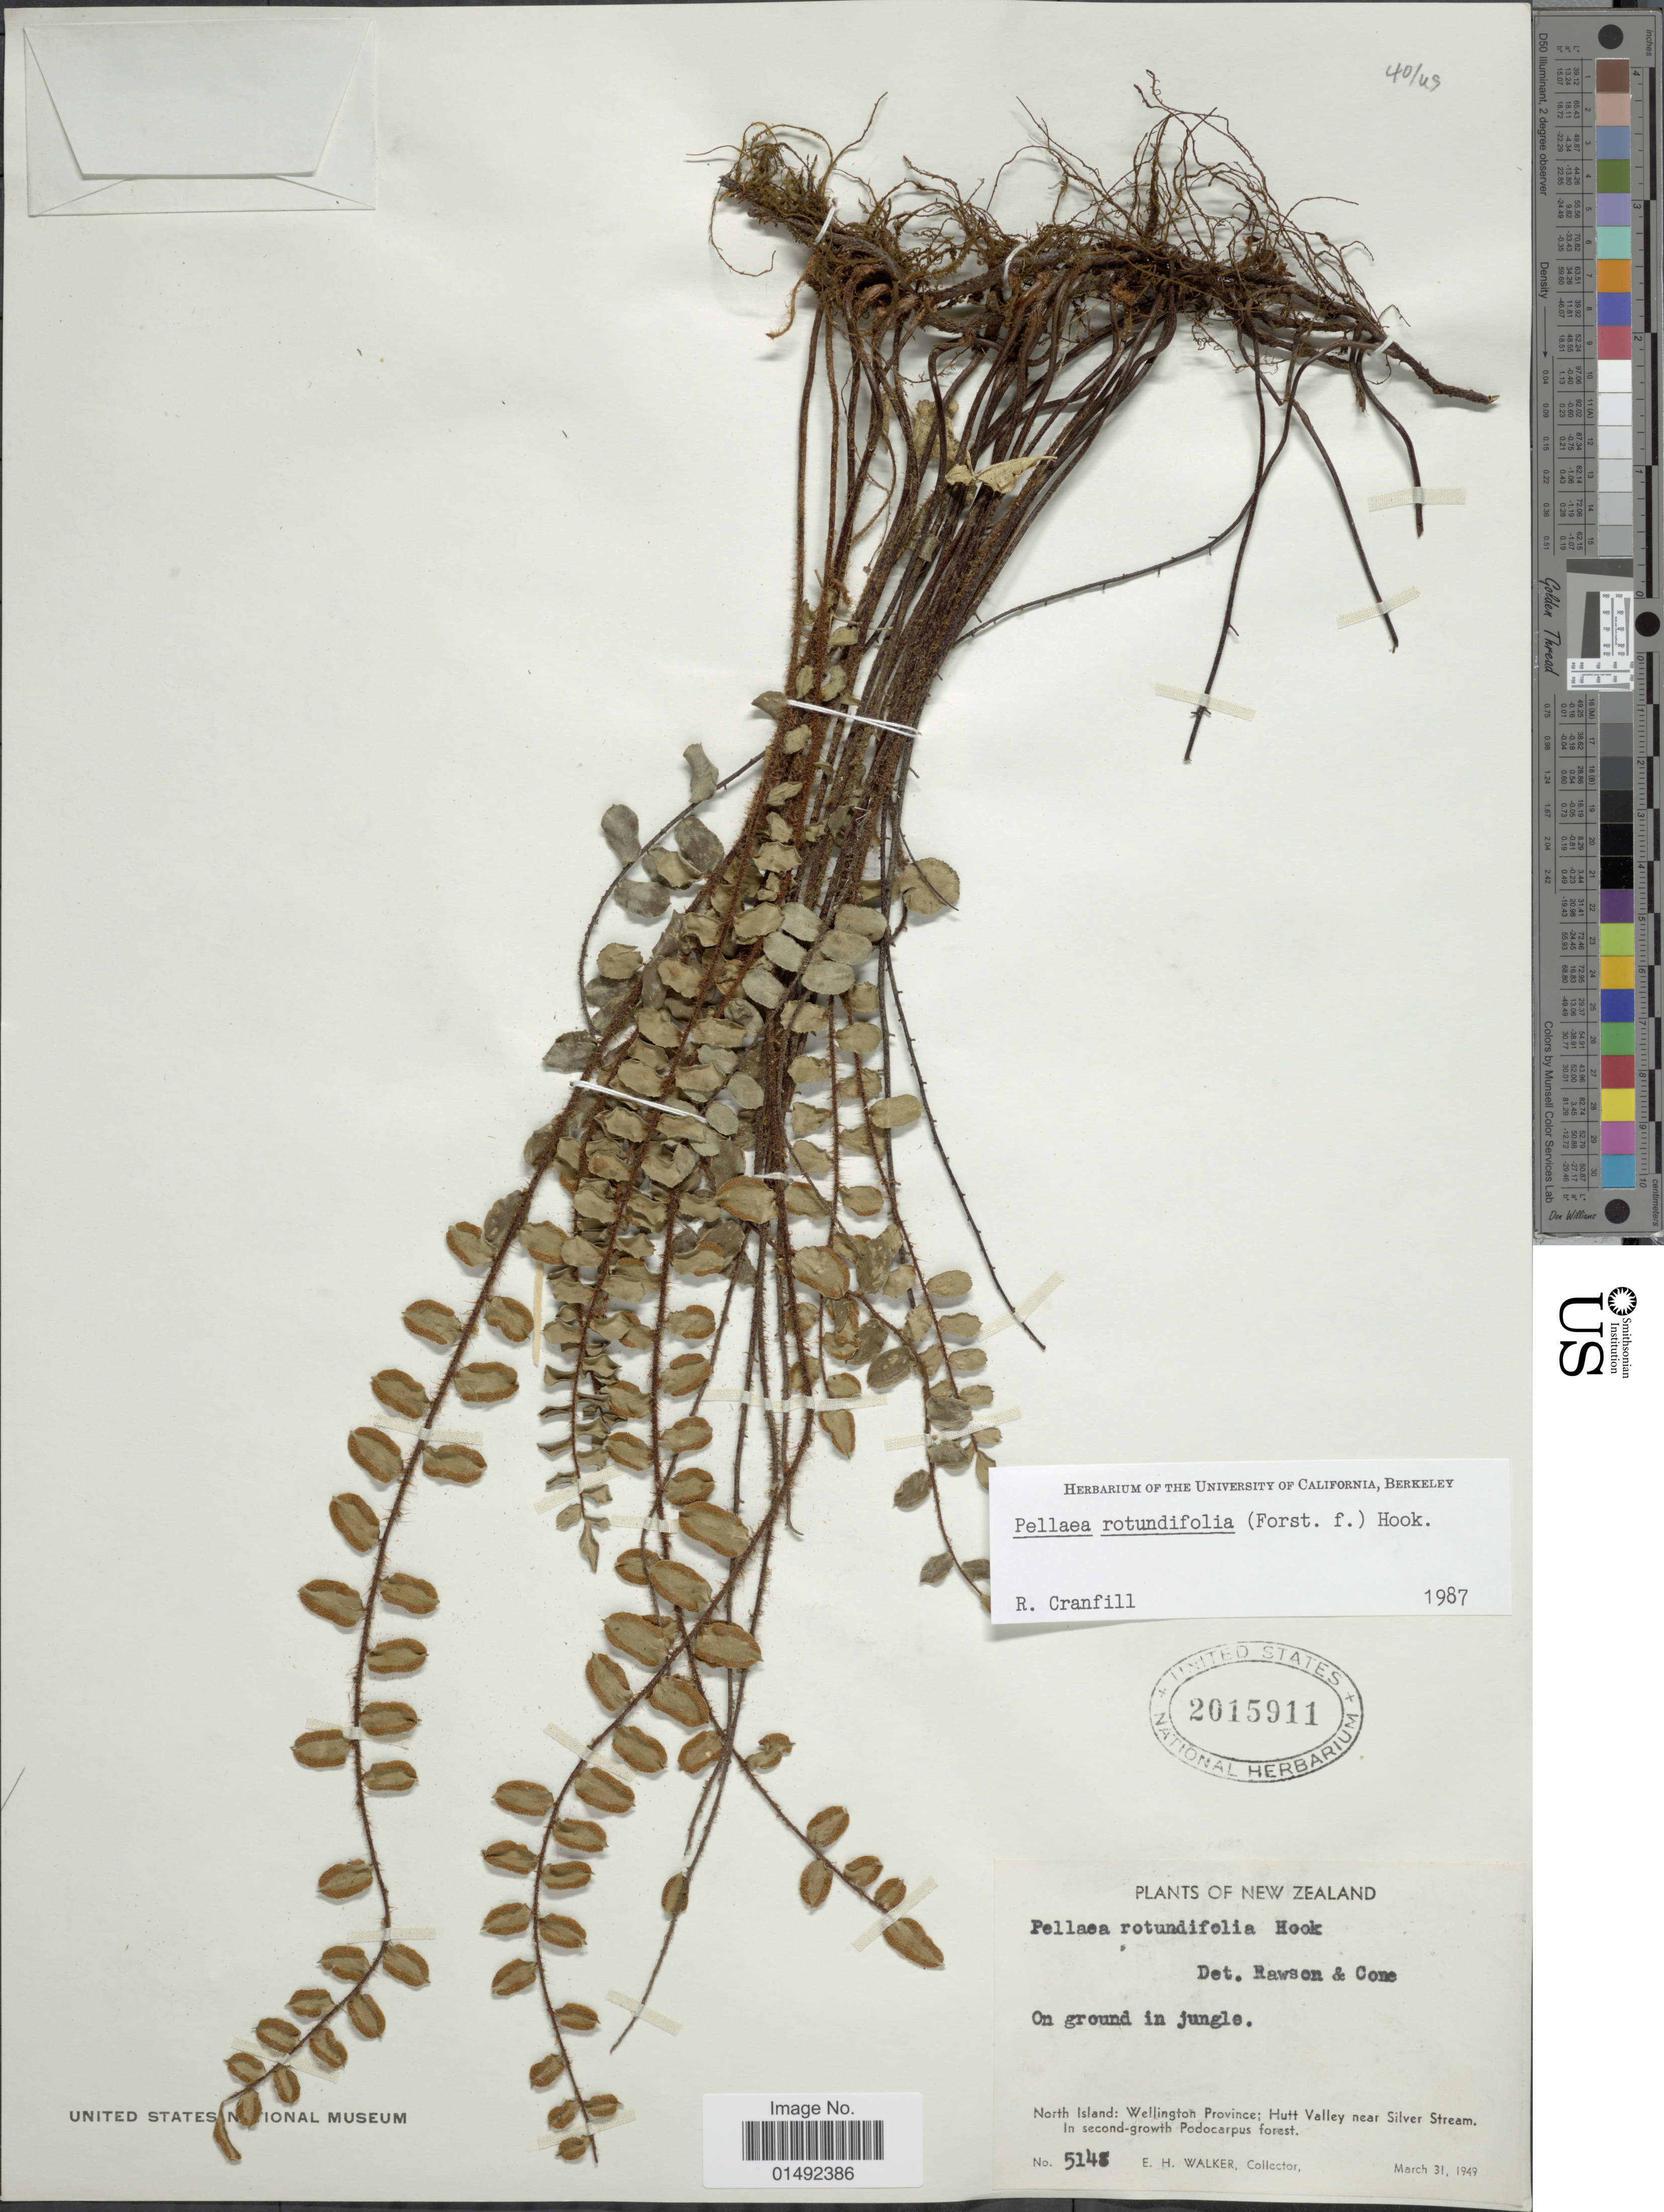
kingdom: Plantae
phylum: Tracheophyta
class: Polypodiopsida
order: Polypodiales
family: Pteridaceae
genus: Pellaea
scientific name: Pellaea rotundifolia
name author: Hook.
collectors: E. H. Walker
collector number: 5148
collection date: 1949-03-31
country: New Zealand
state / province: Wellington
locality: North Island: Wellington Province; Hutt Valley near Silver Stream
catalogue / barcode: US 2015911